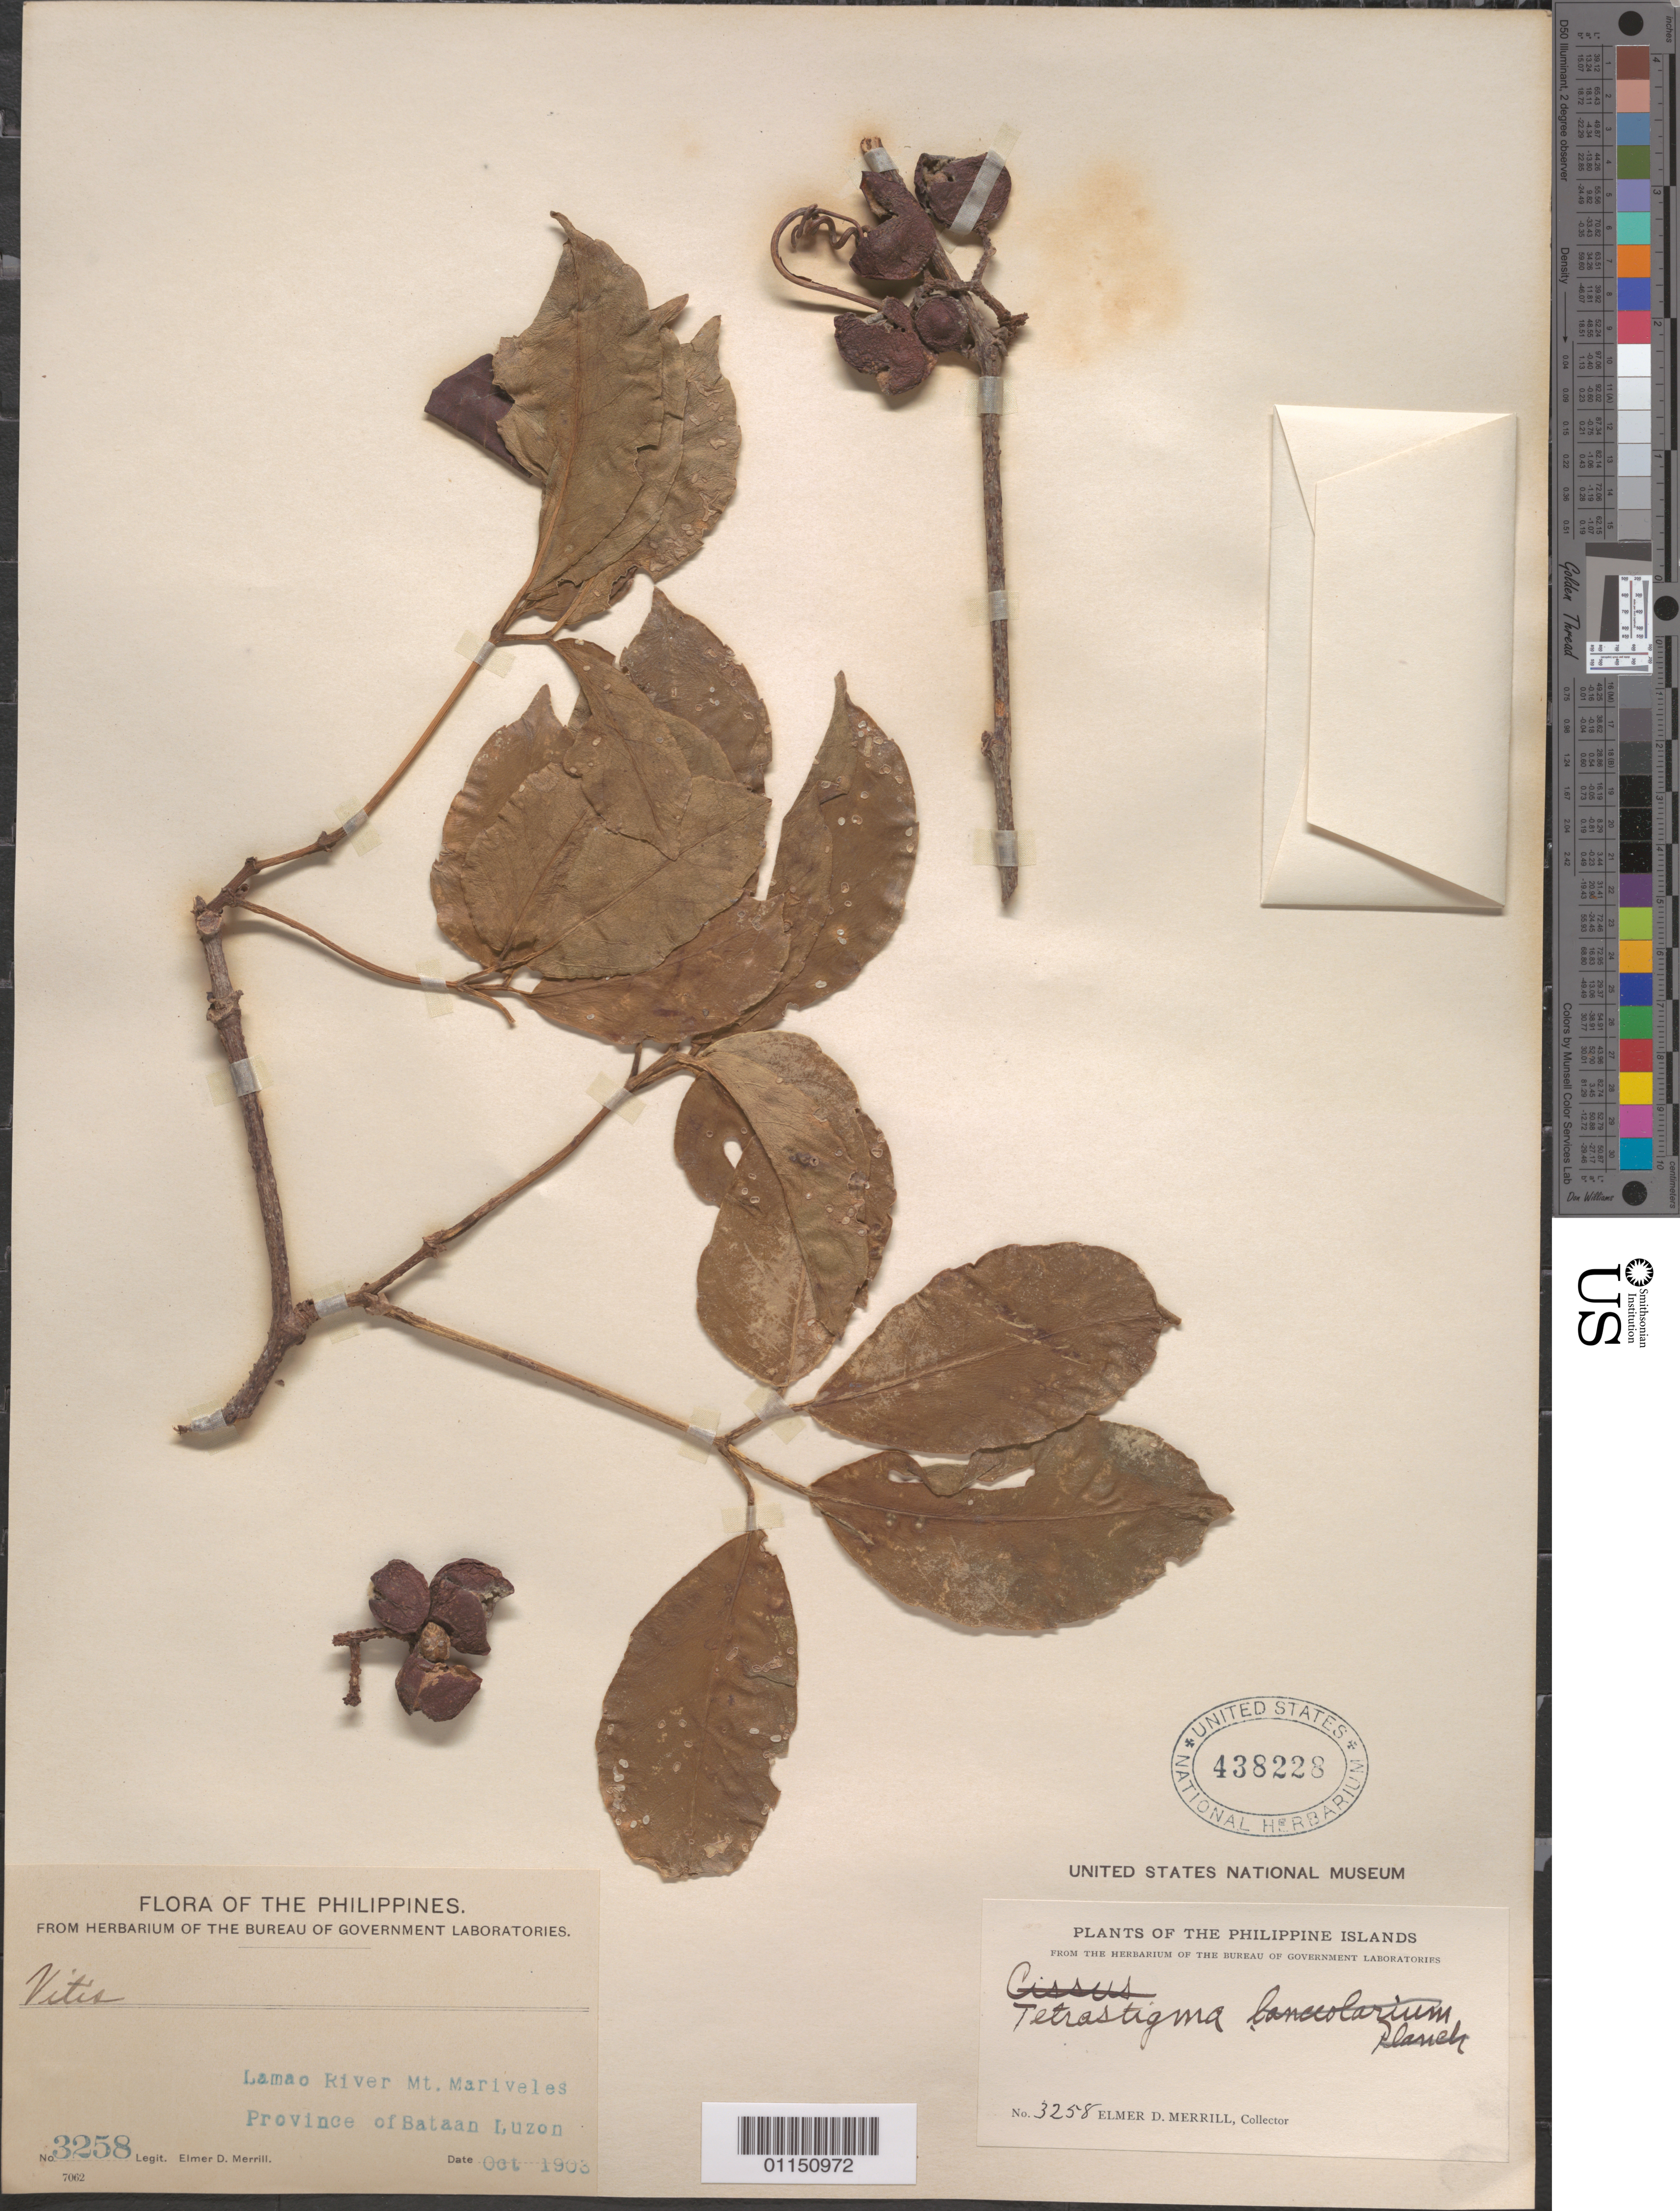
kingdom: Plantae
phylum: Tracheophyta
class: Magnoliopsida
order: Vitales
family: Vitaceae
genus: Tetrastigma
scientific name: Tetrastigma sp.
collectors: E. D. Merrill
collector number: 3258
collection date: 1903-10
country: Philippines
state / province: Central Luzon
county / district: Bataan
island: Luzon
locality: Lamao River, Mt Mariveles. Luzon.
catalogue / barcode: US 438228